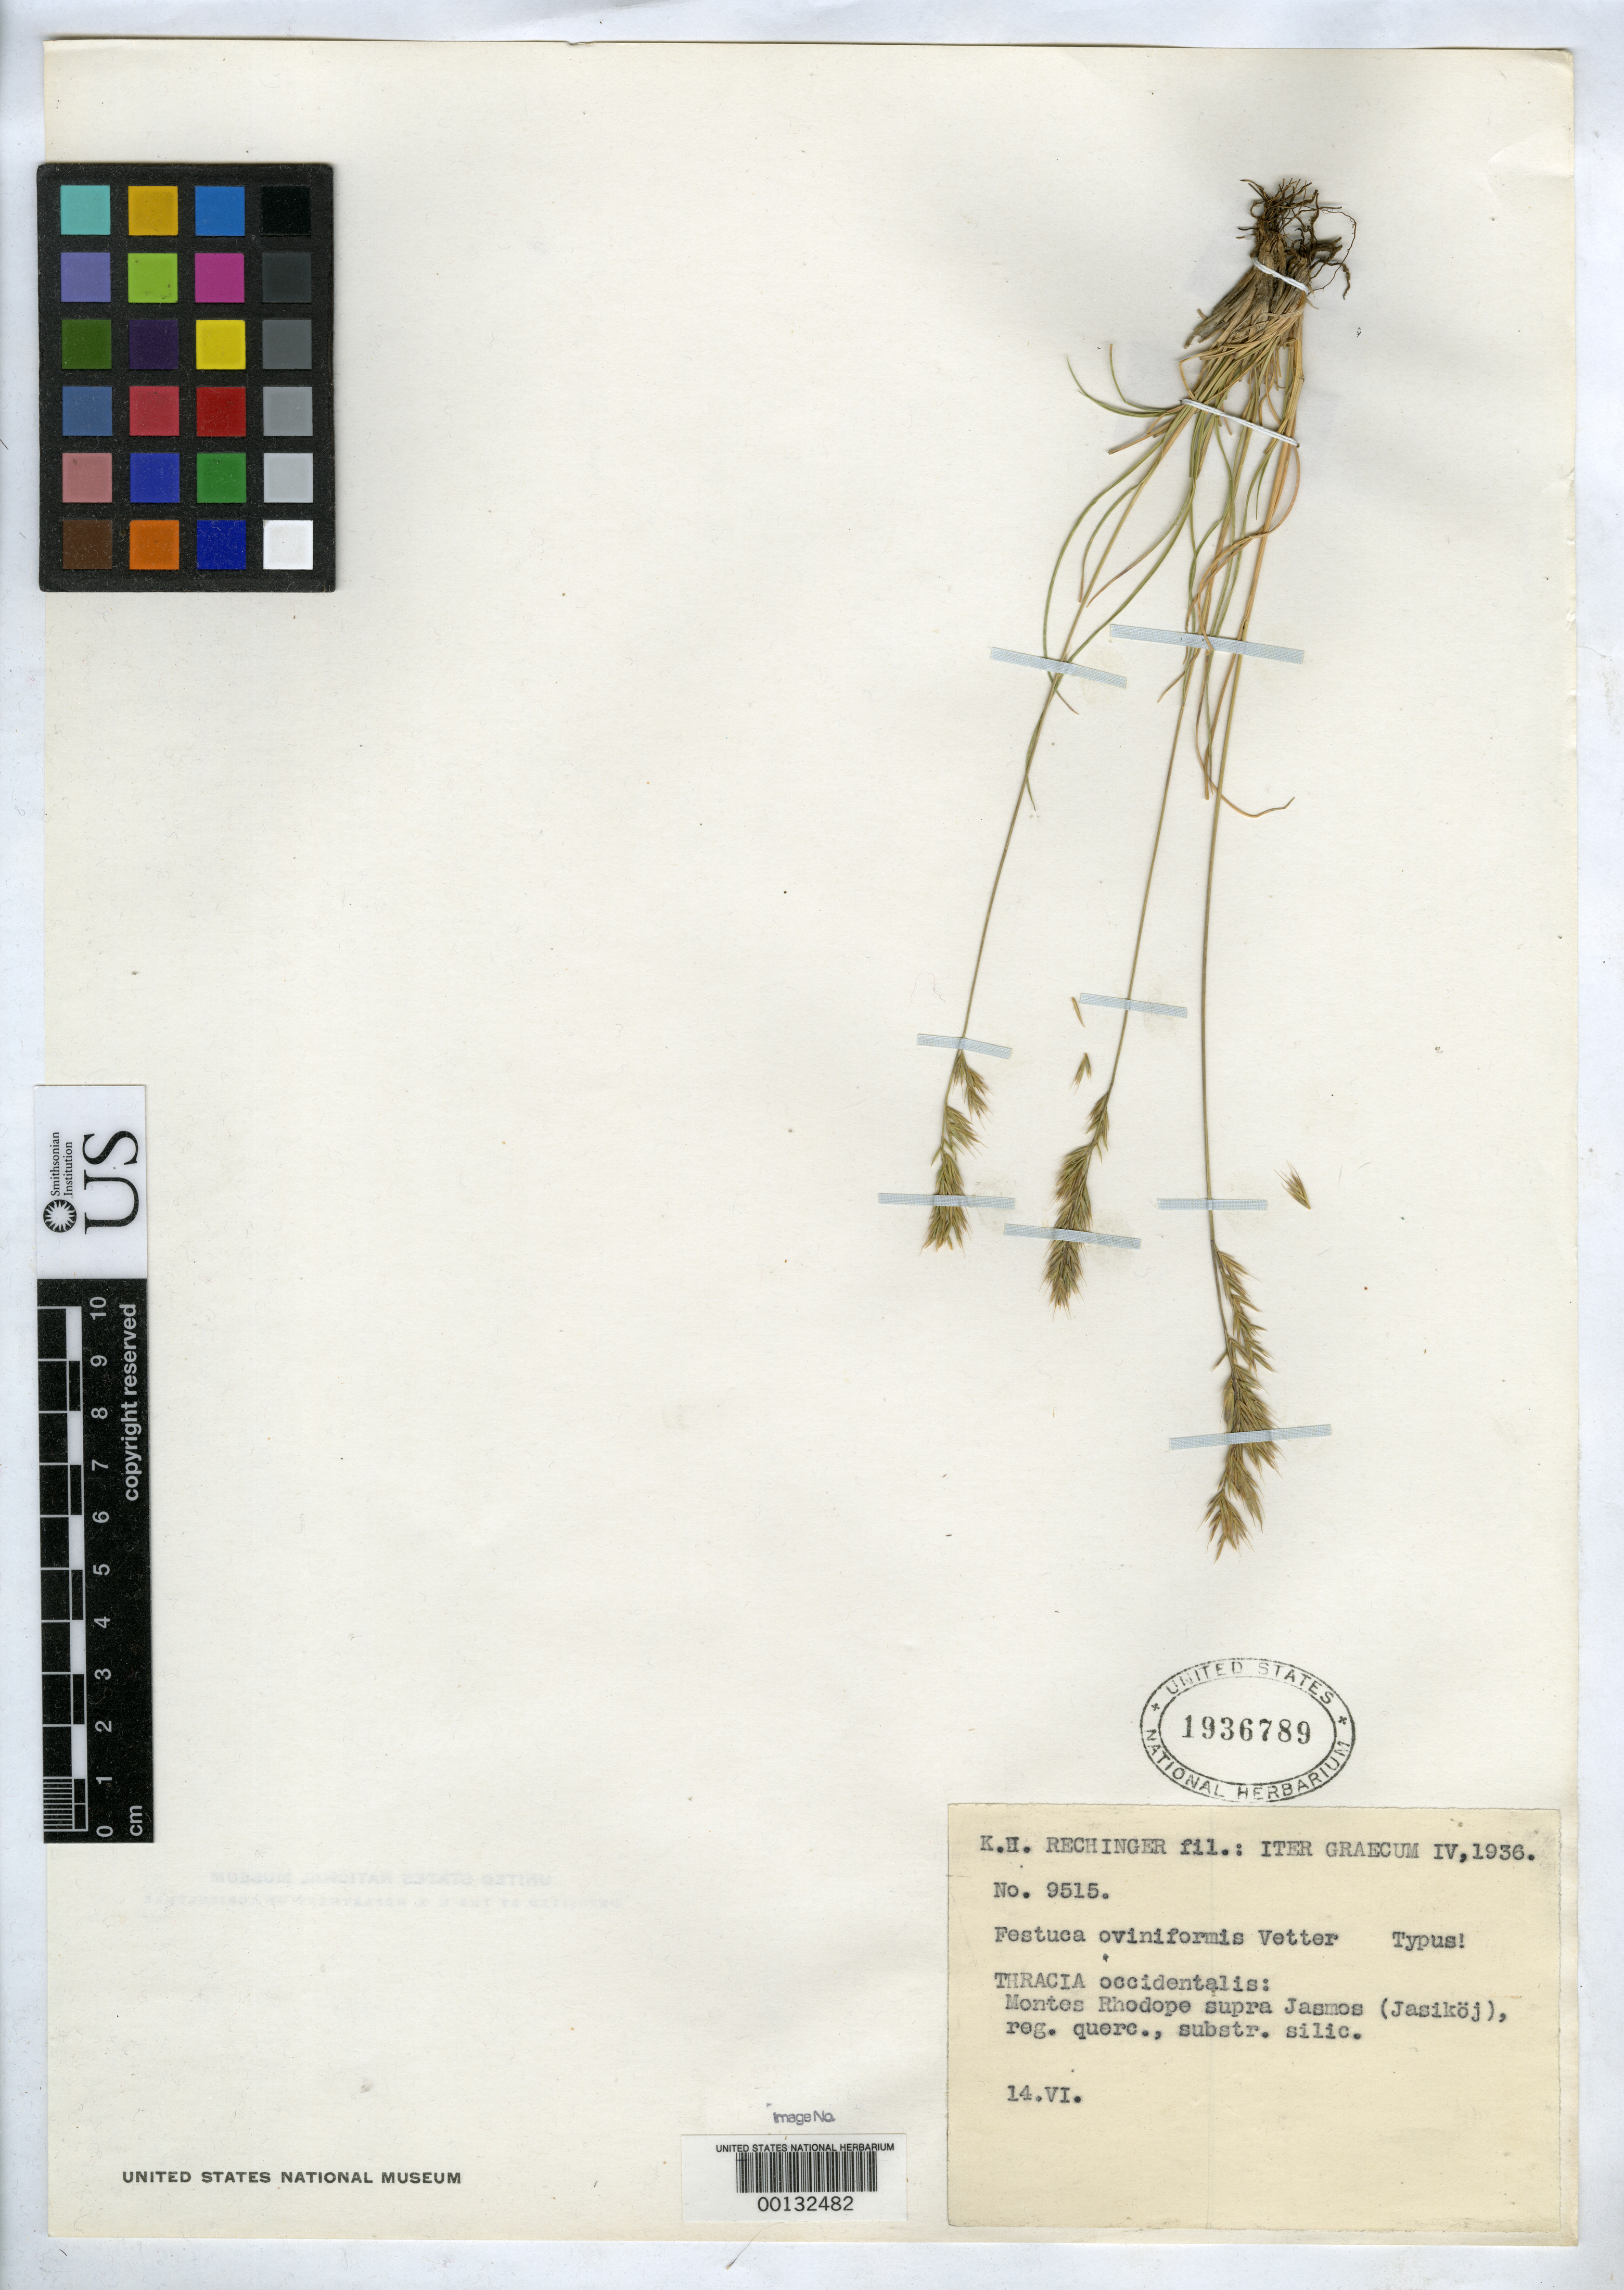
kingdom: Plantae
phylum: Tracheophyta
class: Liliopsida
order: Poales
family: Poaceae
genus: Festuca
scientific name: Festuca oviniformis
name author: Vetter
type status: Syntype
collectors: K. H. Rechinger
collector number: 9515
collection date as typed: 14 Jun 1936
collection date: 1936-06-14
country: Greece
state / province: East Macedonia and Thrace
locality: Mount Rhodope above Jasmos, Thrace.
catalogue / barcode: US 1936789